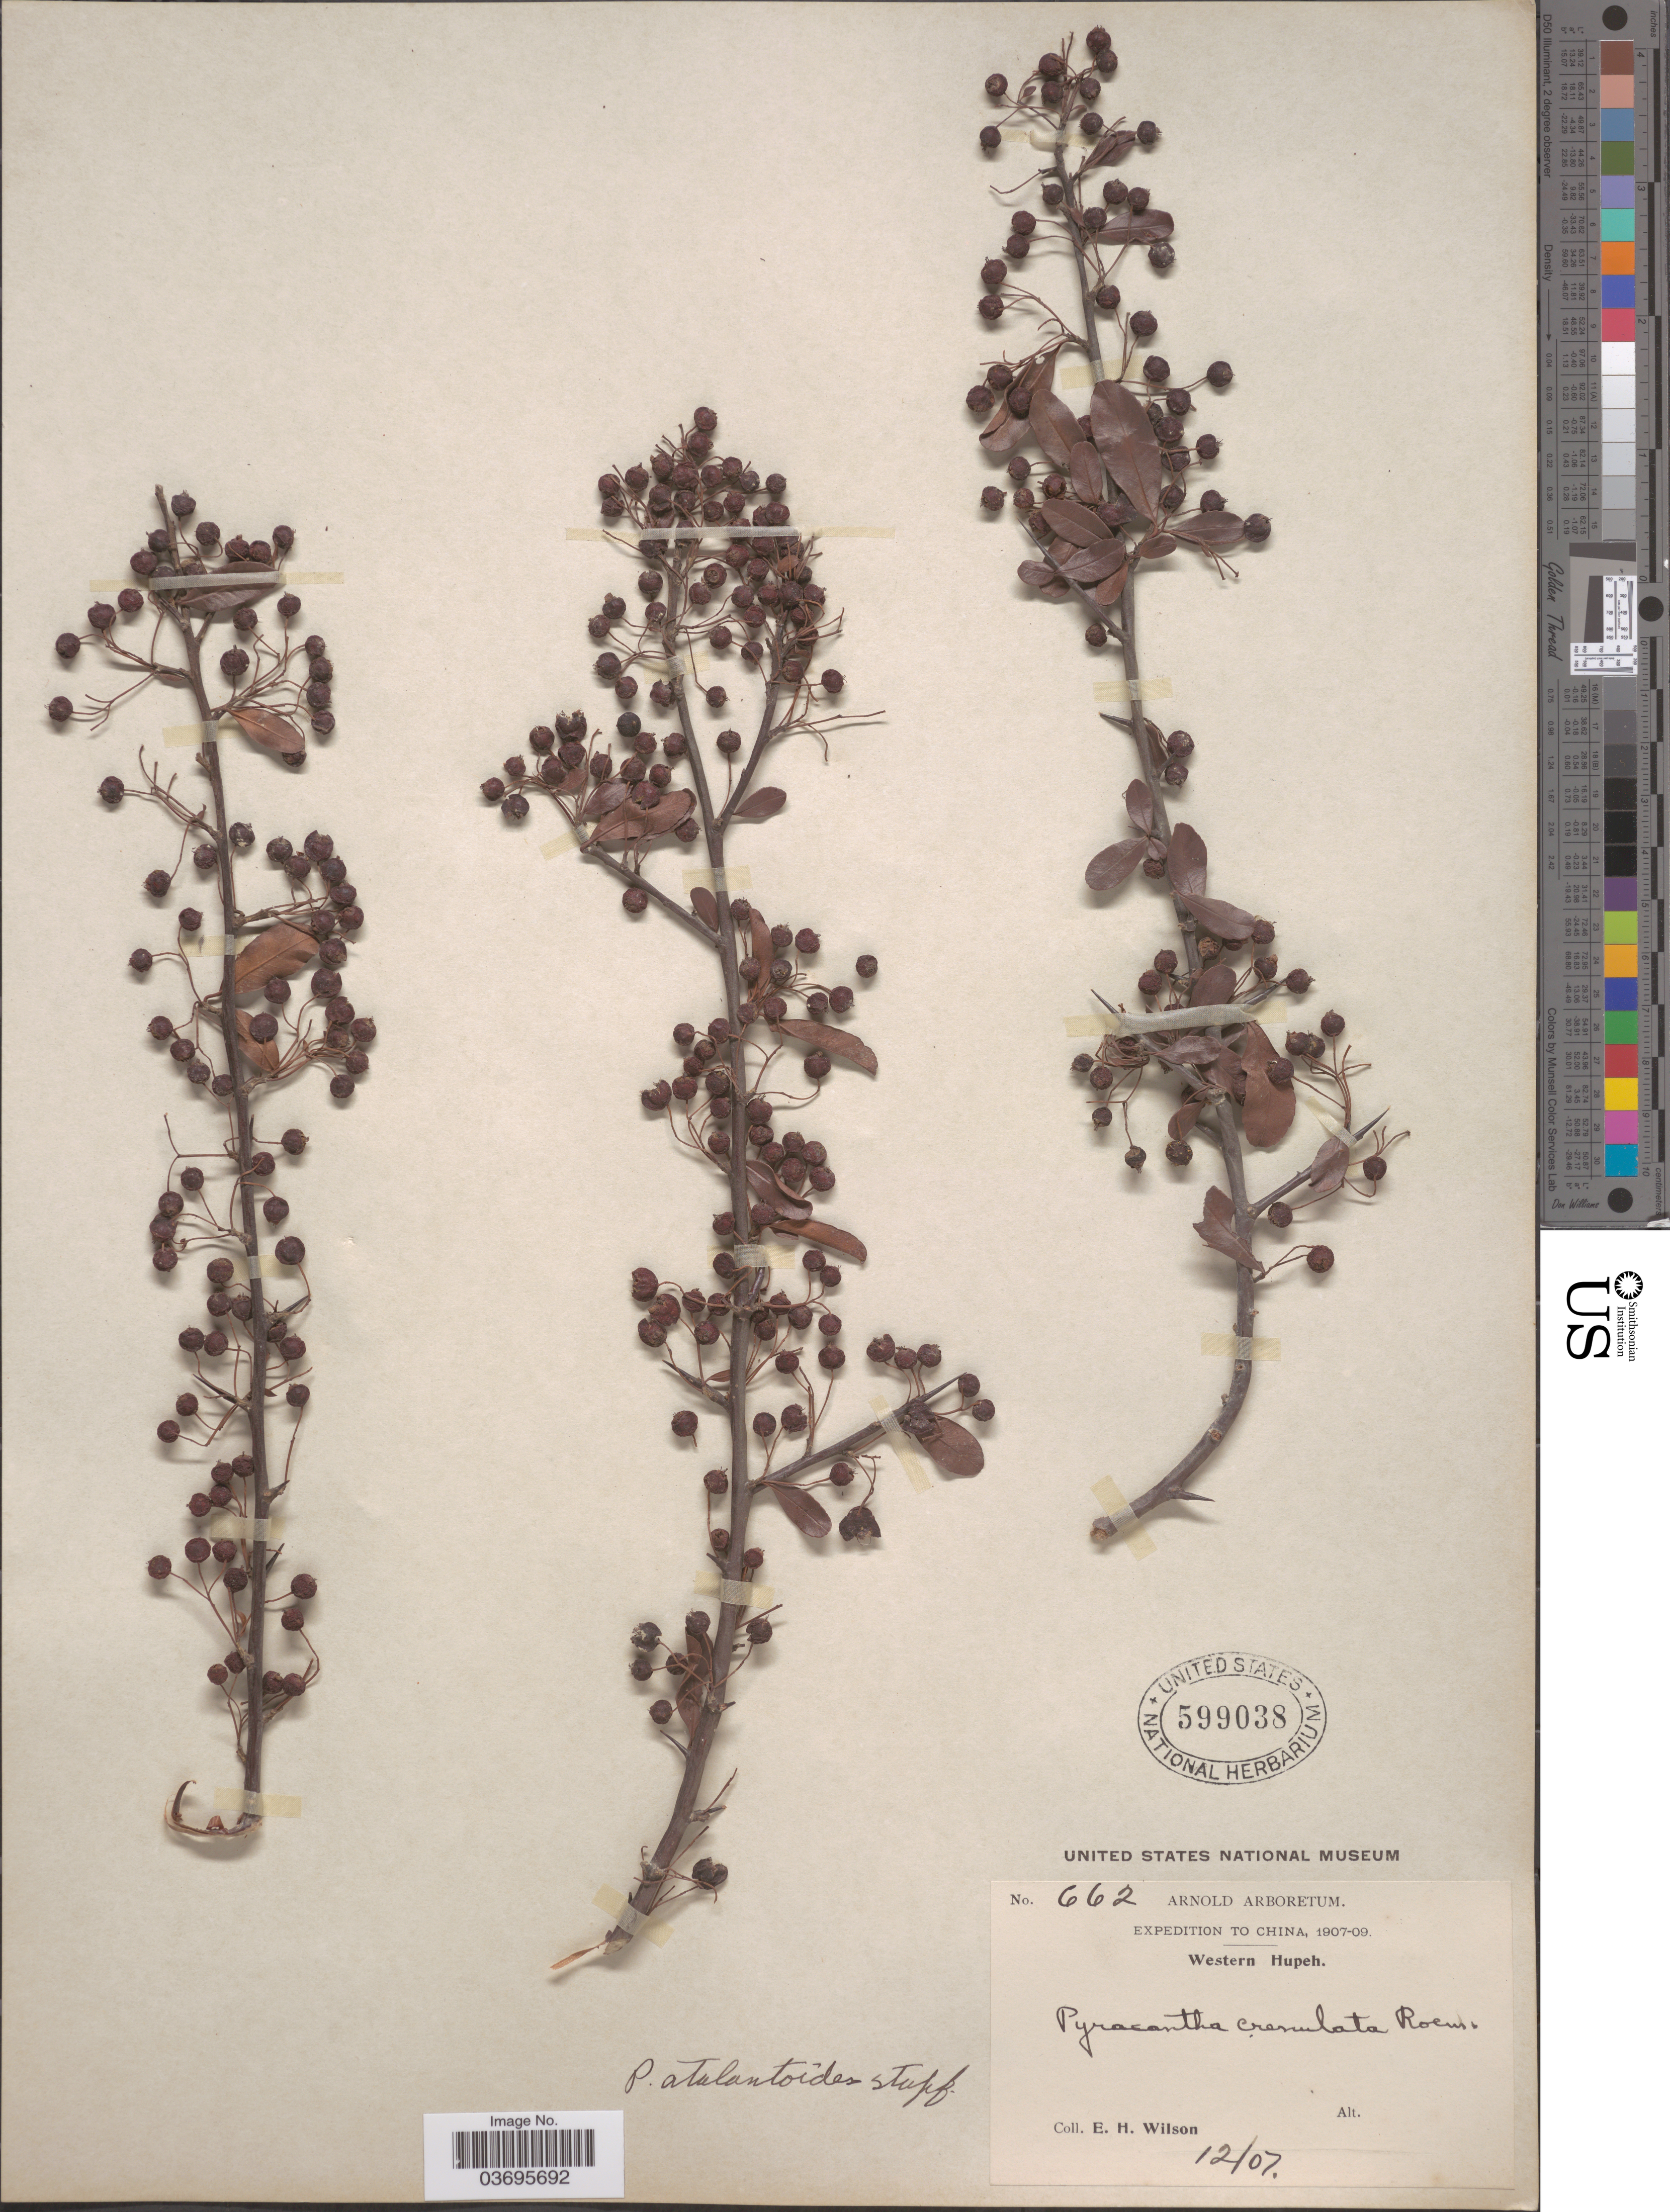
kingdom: Plantae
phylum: Tracheophyta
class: Magnoliopsida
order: Rosales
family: Rosaceae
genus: Pyracantha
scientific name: Pyracantha atalantioides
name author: (Hance) Stapf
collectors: E. Wilson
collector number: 662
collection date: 1907-12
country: China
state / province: Hubei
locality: Western Hupeh.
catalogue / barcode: US 599038